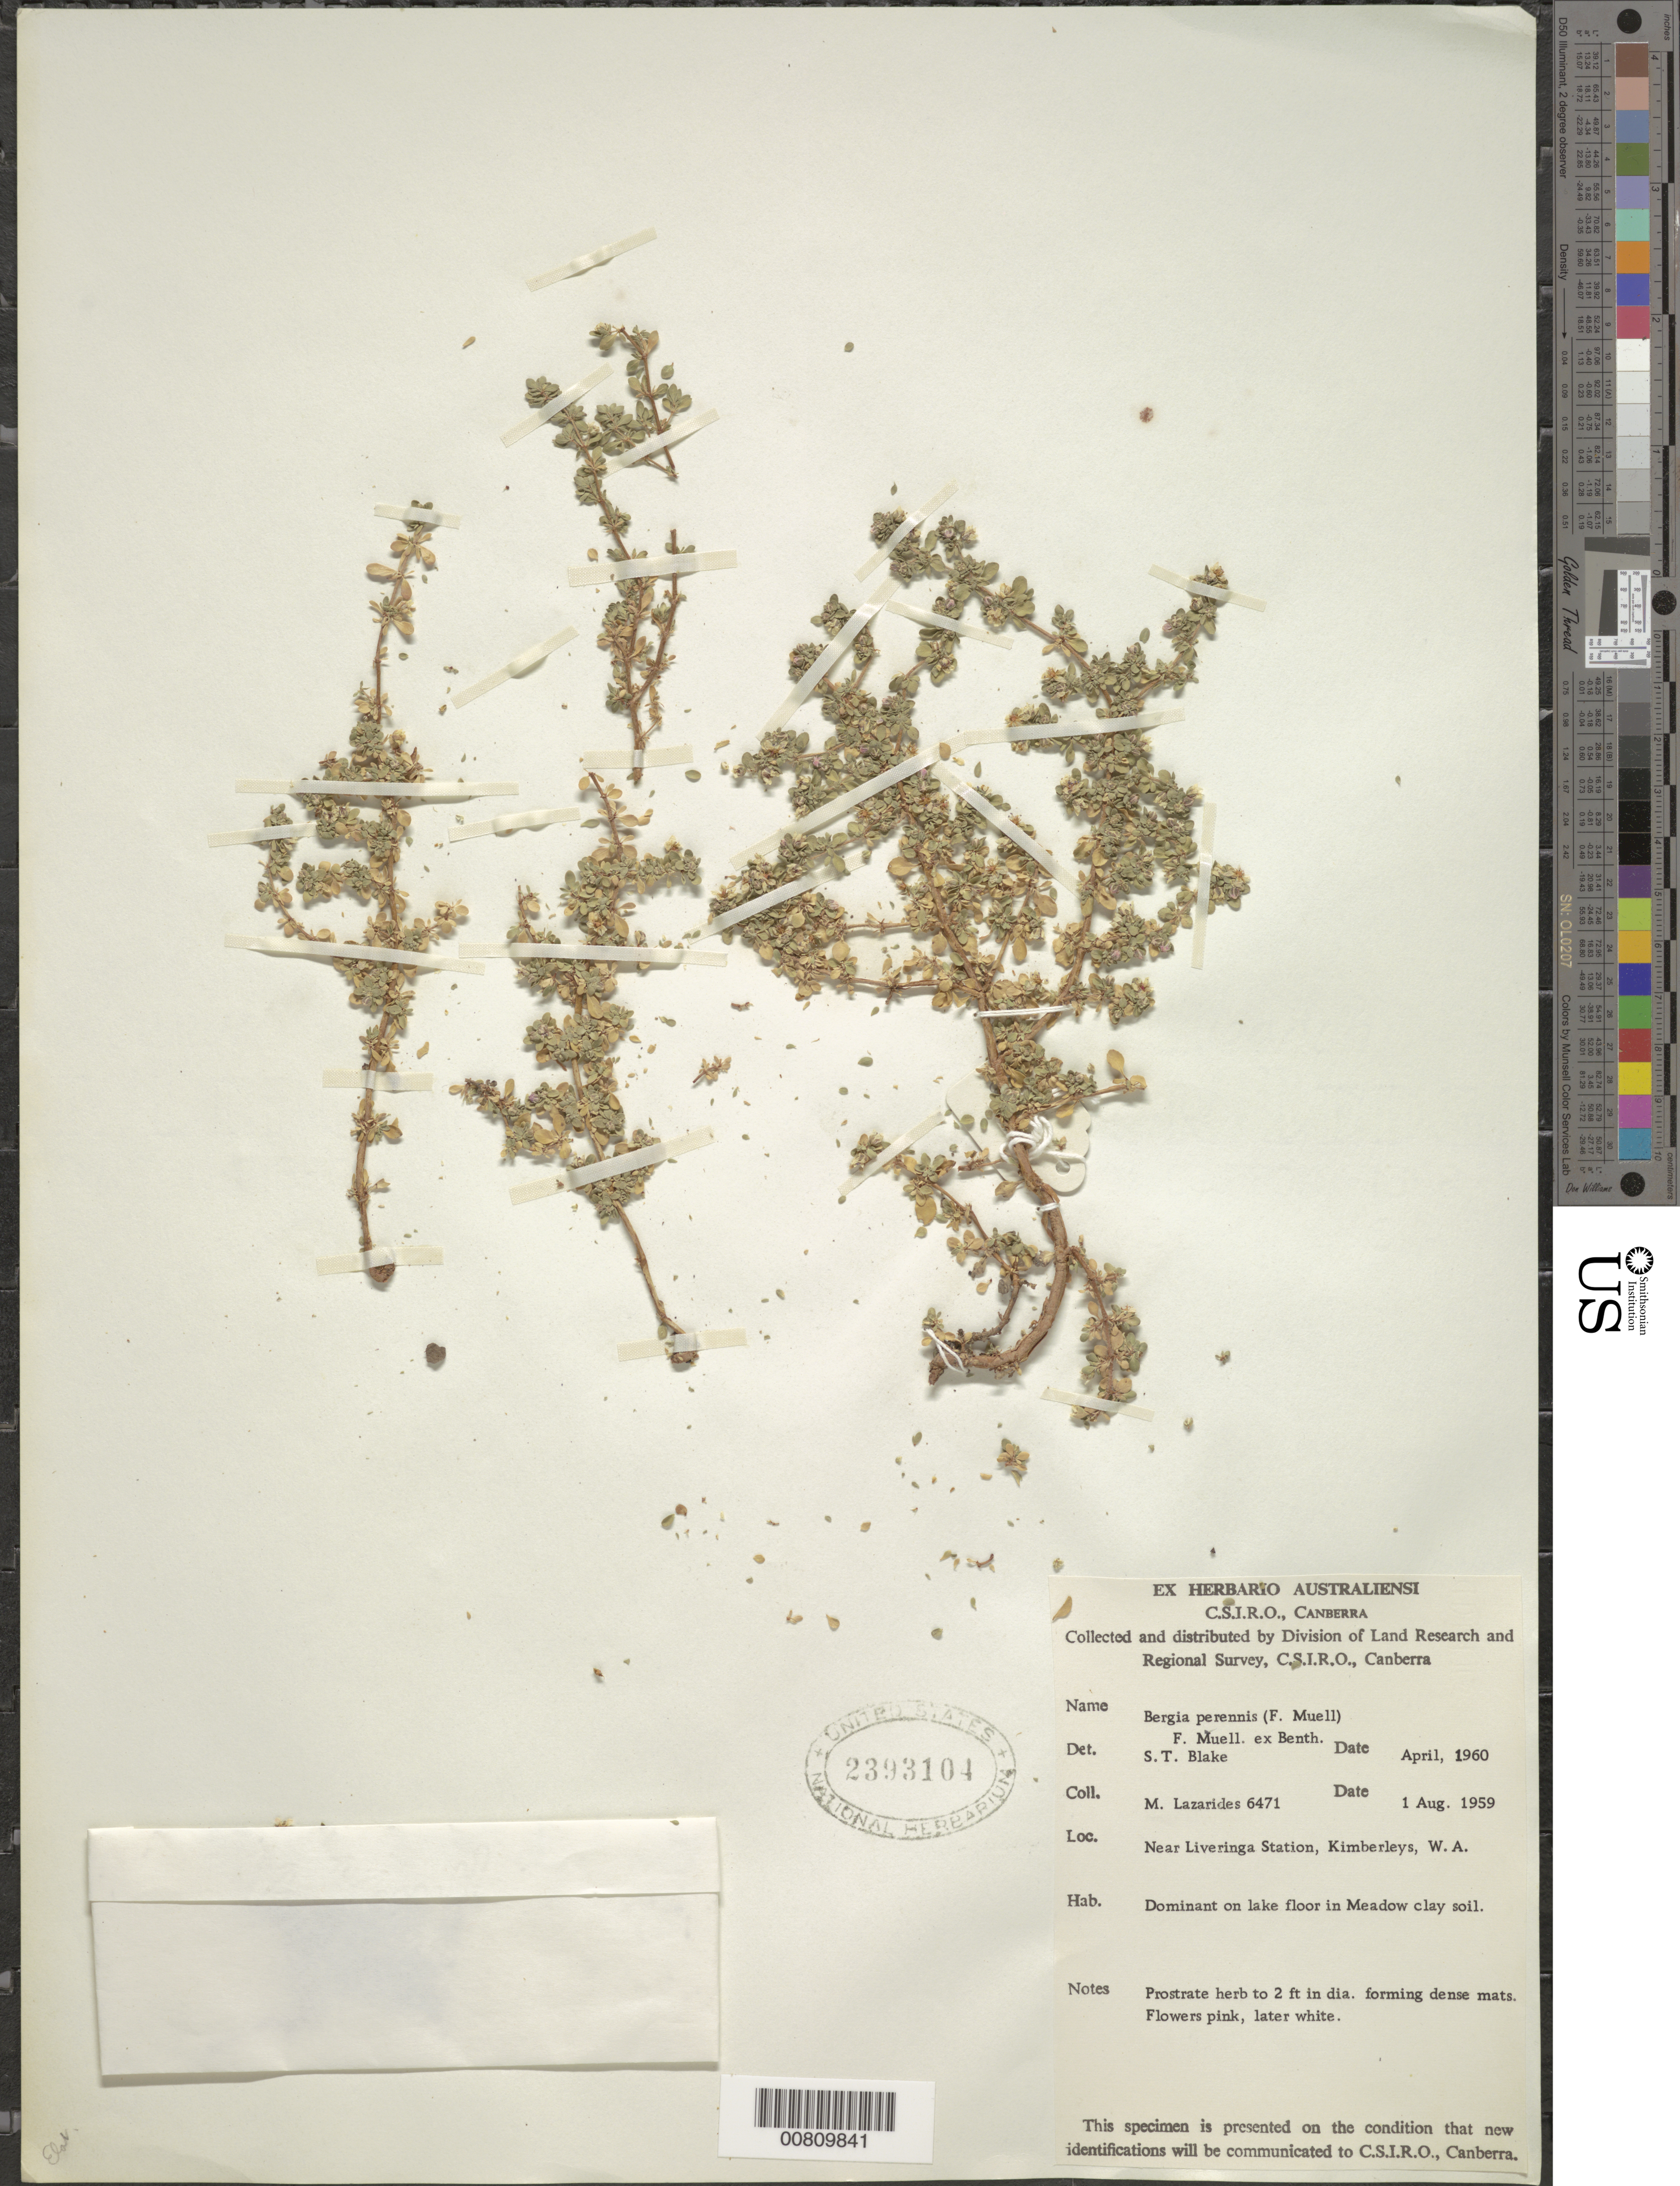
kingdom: Plantae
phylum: Tracheophyta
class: Magnoliopsida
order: Malpighiales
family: Elatinaceae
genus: Bergia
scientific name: Bergia perennis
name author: F. Muell.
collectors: M. Lazarides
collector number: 6471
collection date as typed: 01 Aug 1959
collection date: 1959-08-01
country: Australia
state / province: Western Australia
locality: Near Liveringa Station, Kimberleys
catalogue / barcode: US 2393104